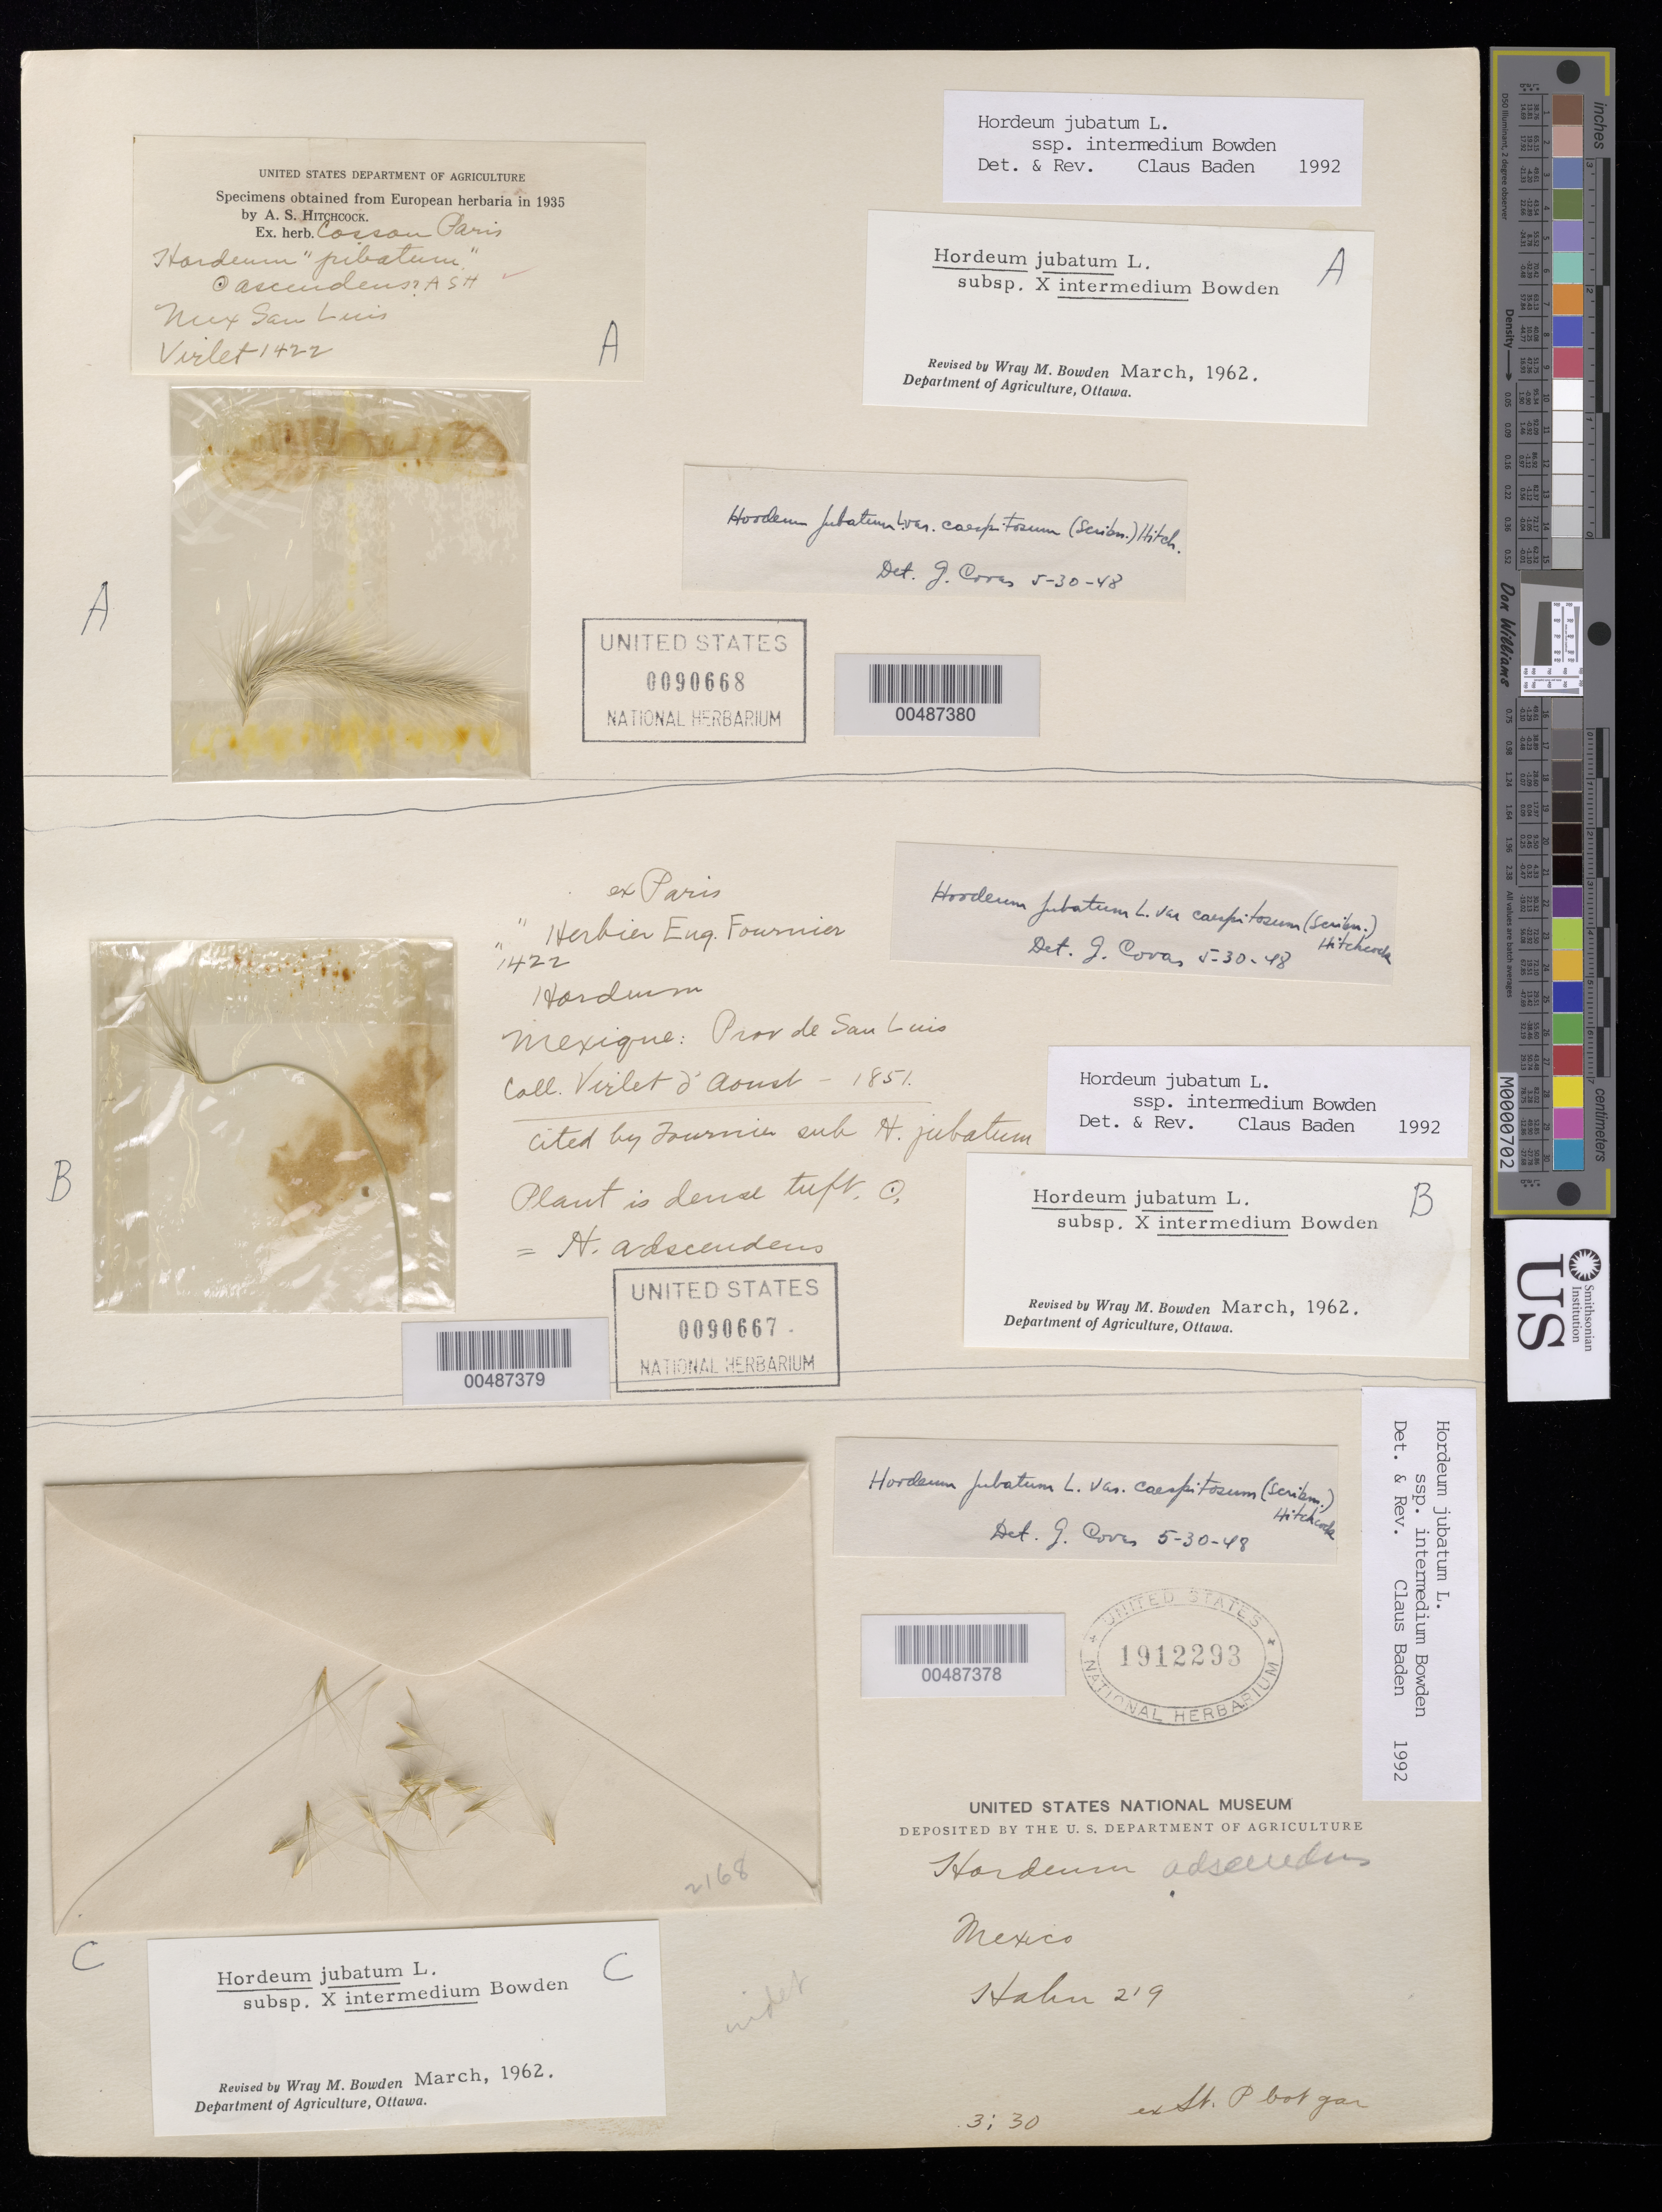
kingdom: Plantae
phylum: Tracheophyta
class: Liliopsida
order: Poales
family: Poaceae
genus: Hordeum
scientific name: Hordeum jubatum subsp. intermedium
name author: Bowden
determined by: Baden, C.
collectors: -- Hahn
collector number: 219/2168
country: Mexico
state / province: Durango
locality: San Ramon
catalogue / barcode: US 1912293